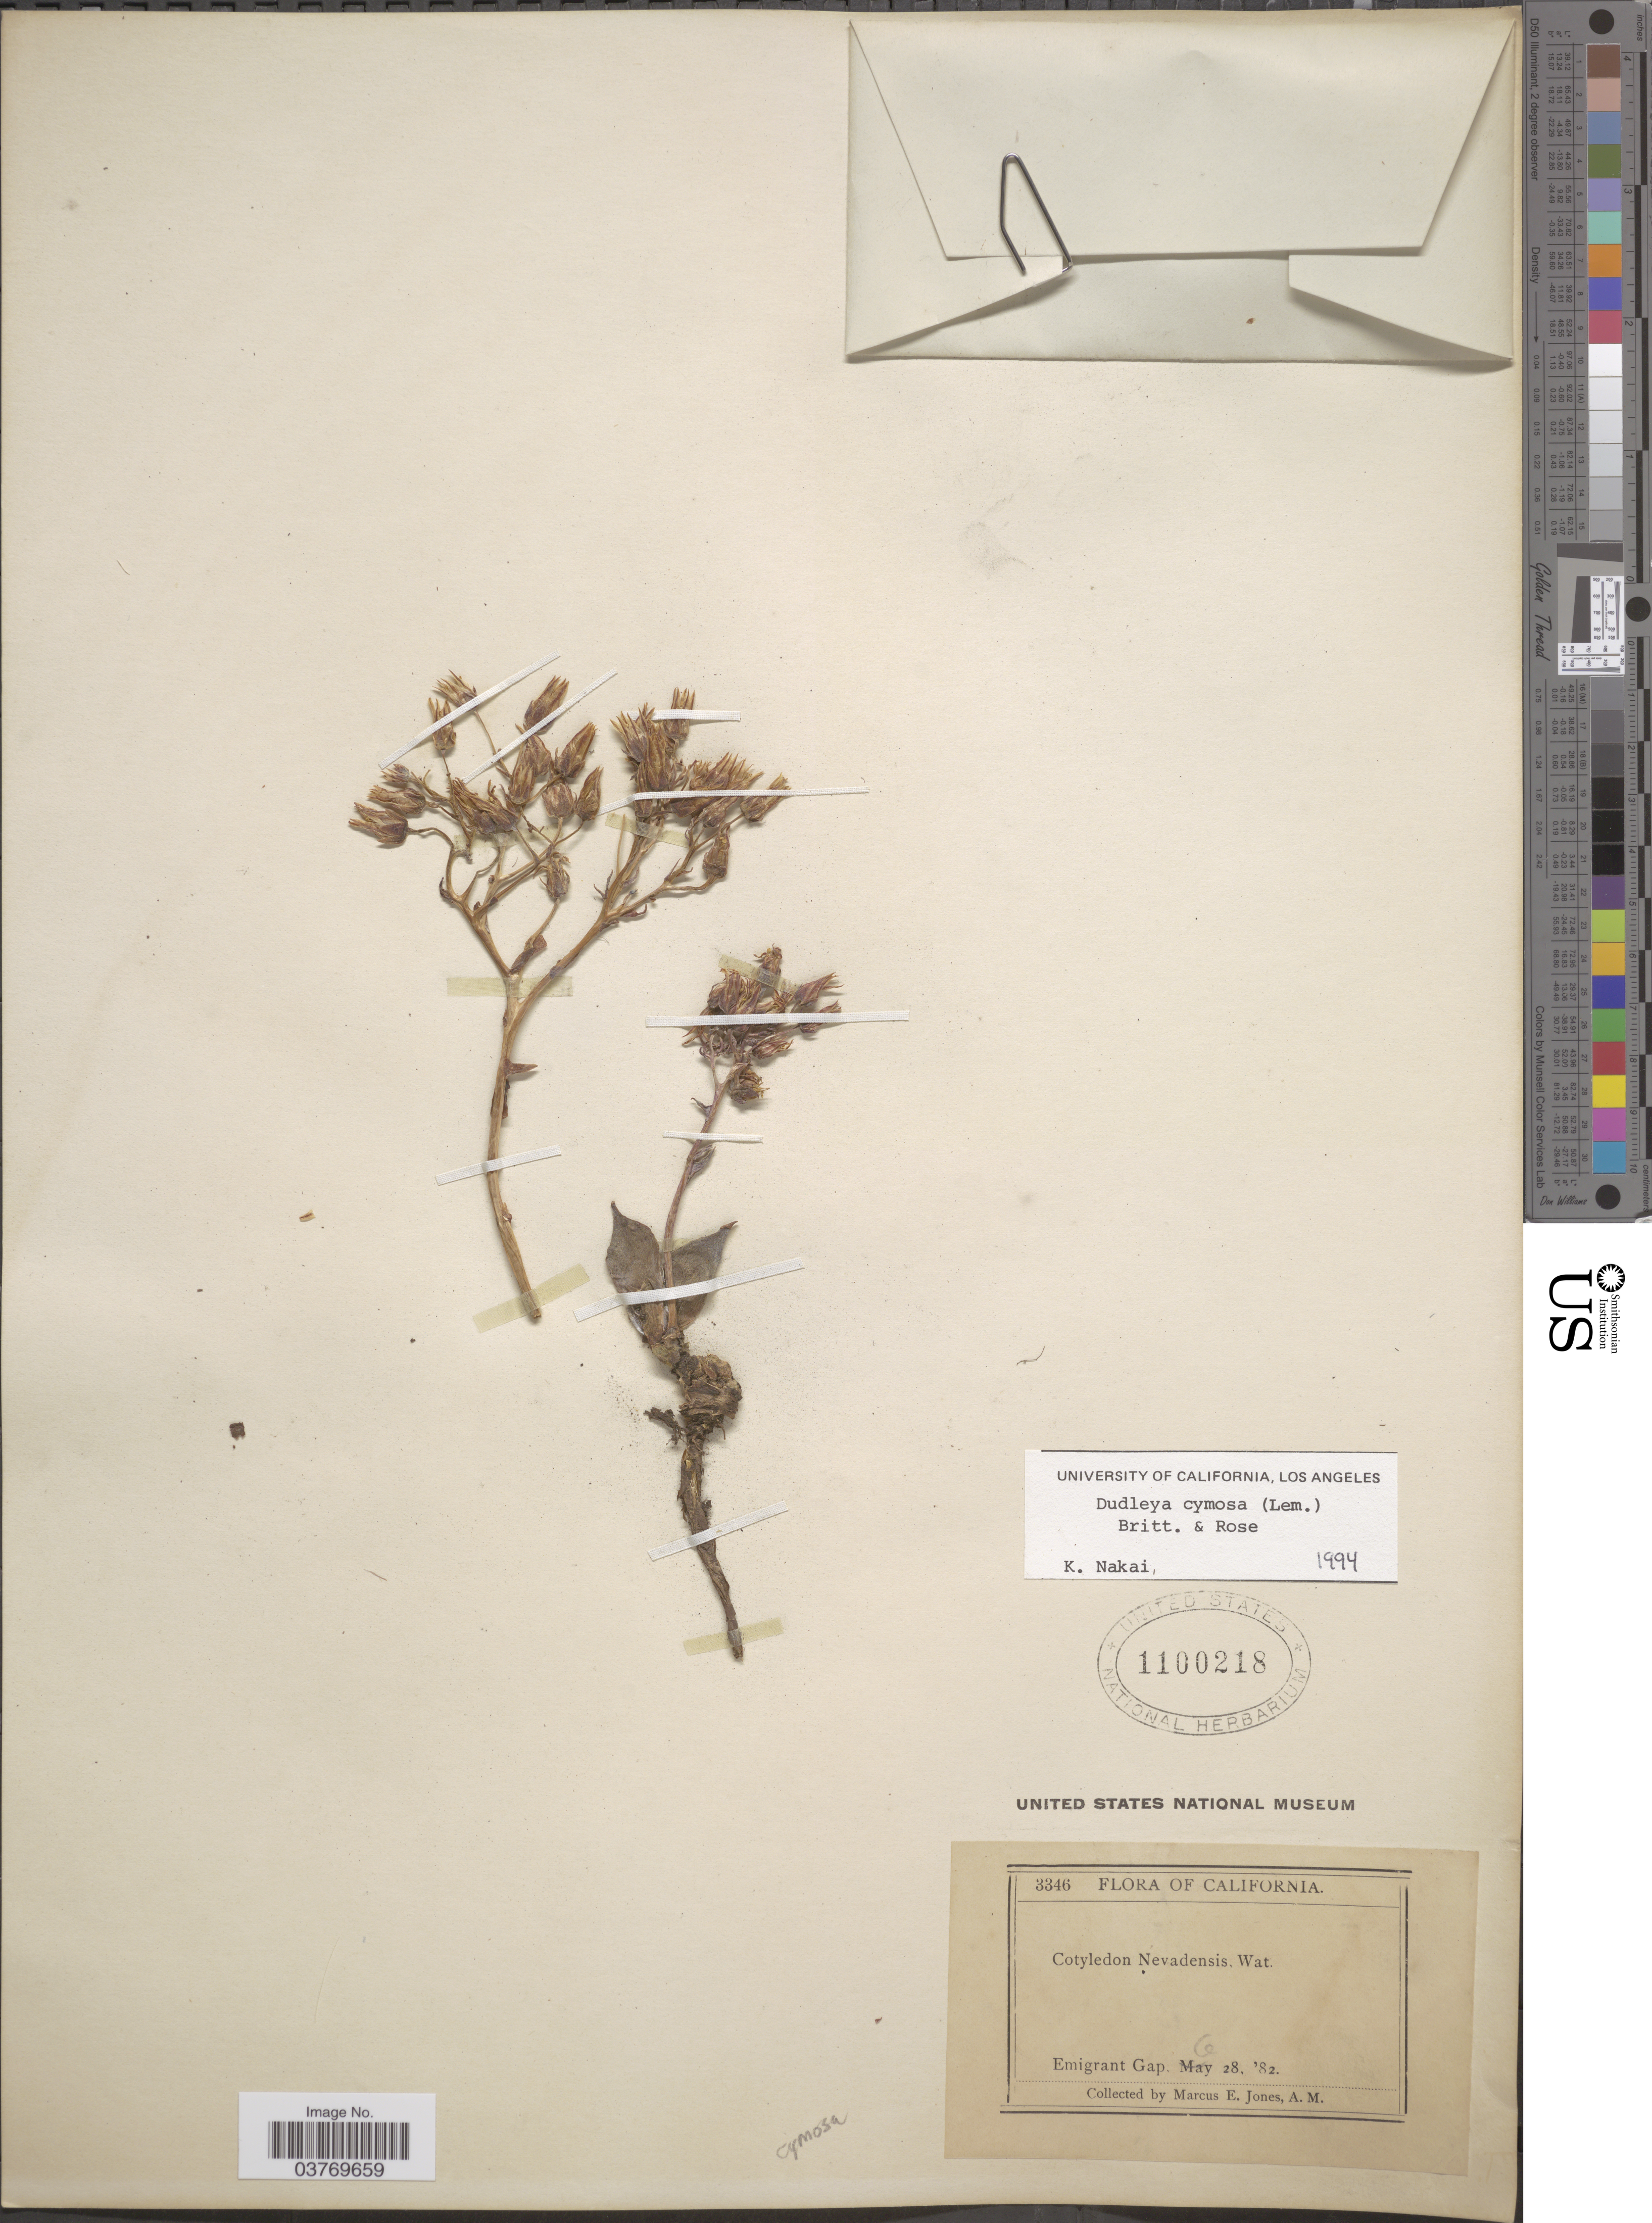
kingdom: Plantae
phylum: Tracheophyta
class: Magnoliopsida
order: Saxifragales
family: Crassulaceae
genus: Dudleya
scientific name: Dudleya cymosa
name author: (Lem.) Britton & Rose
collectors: M. E. Jones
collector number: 3346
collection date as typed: Transcribed d/m/y: 28/6/82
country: United States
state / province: California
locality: Emigrant Gap.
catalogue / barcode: US 1100218